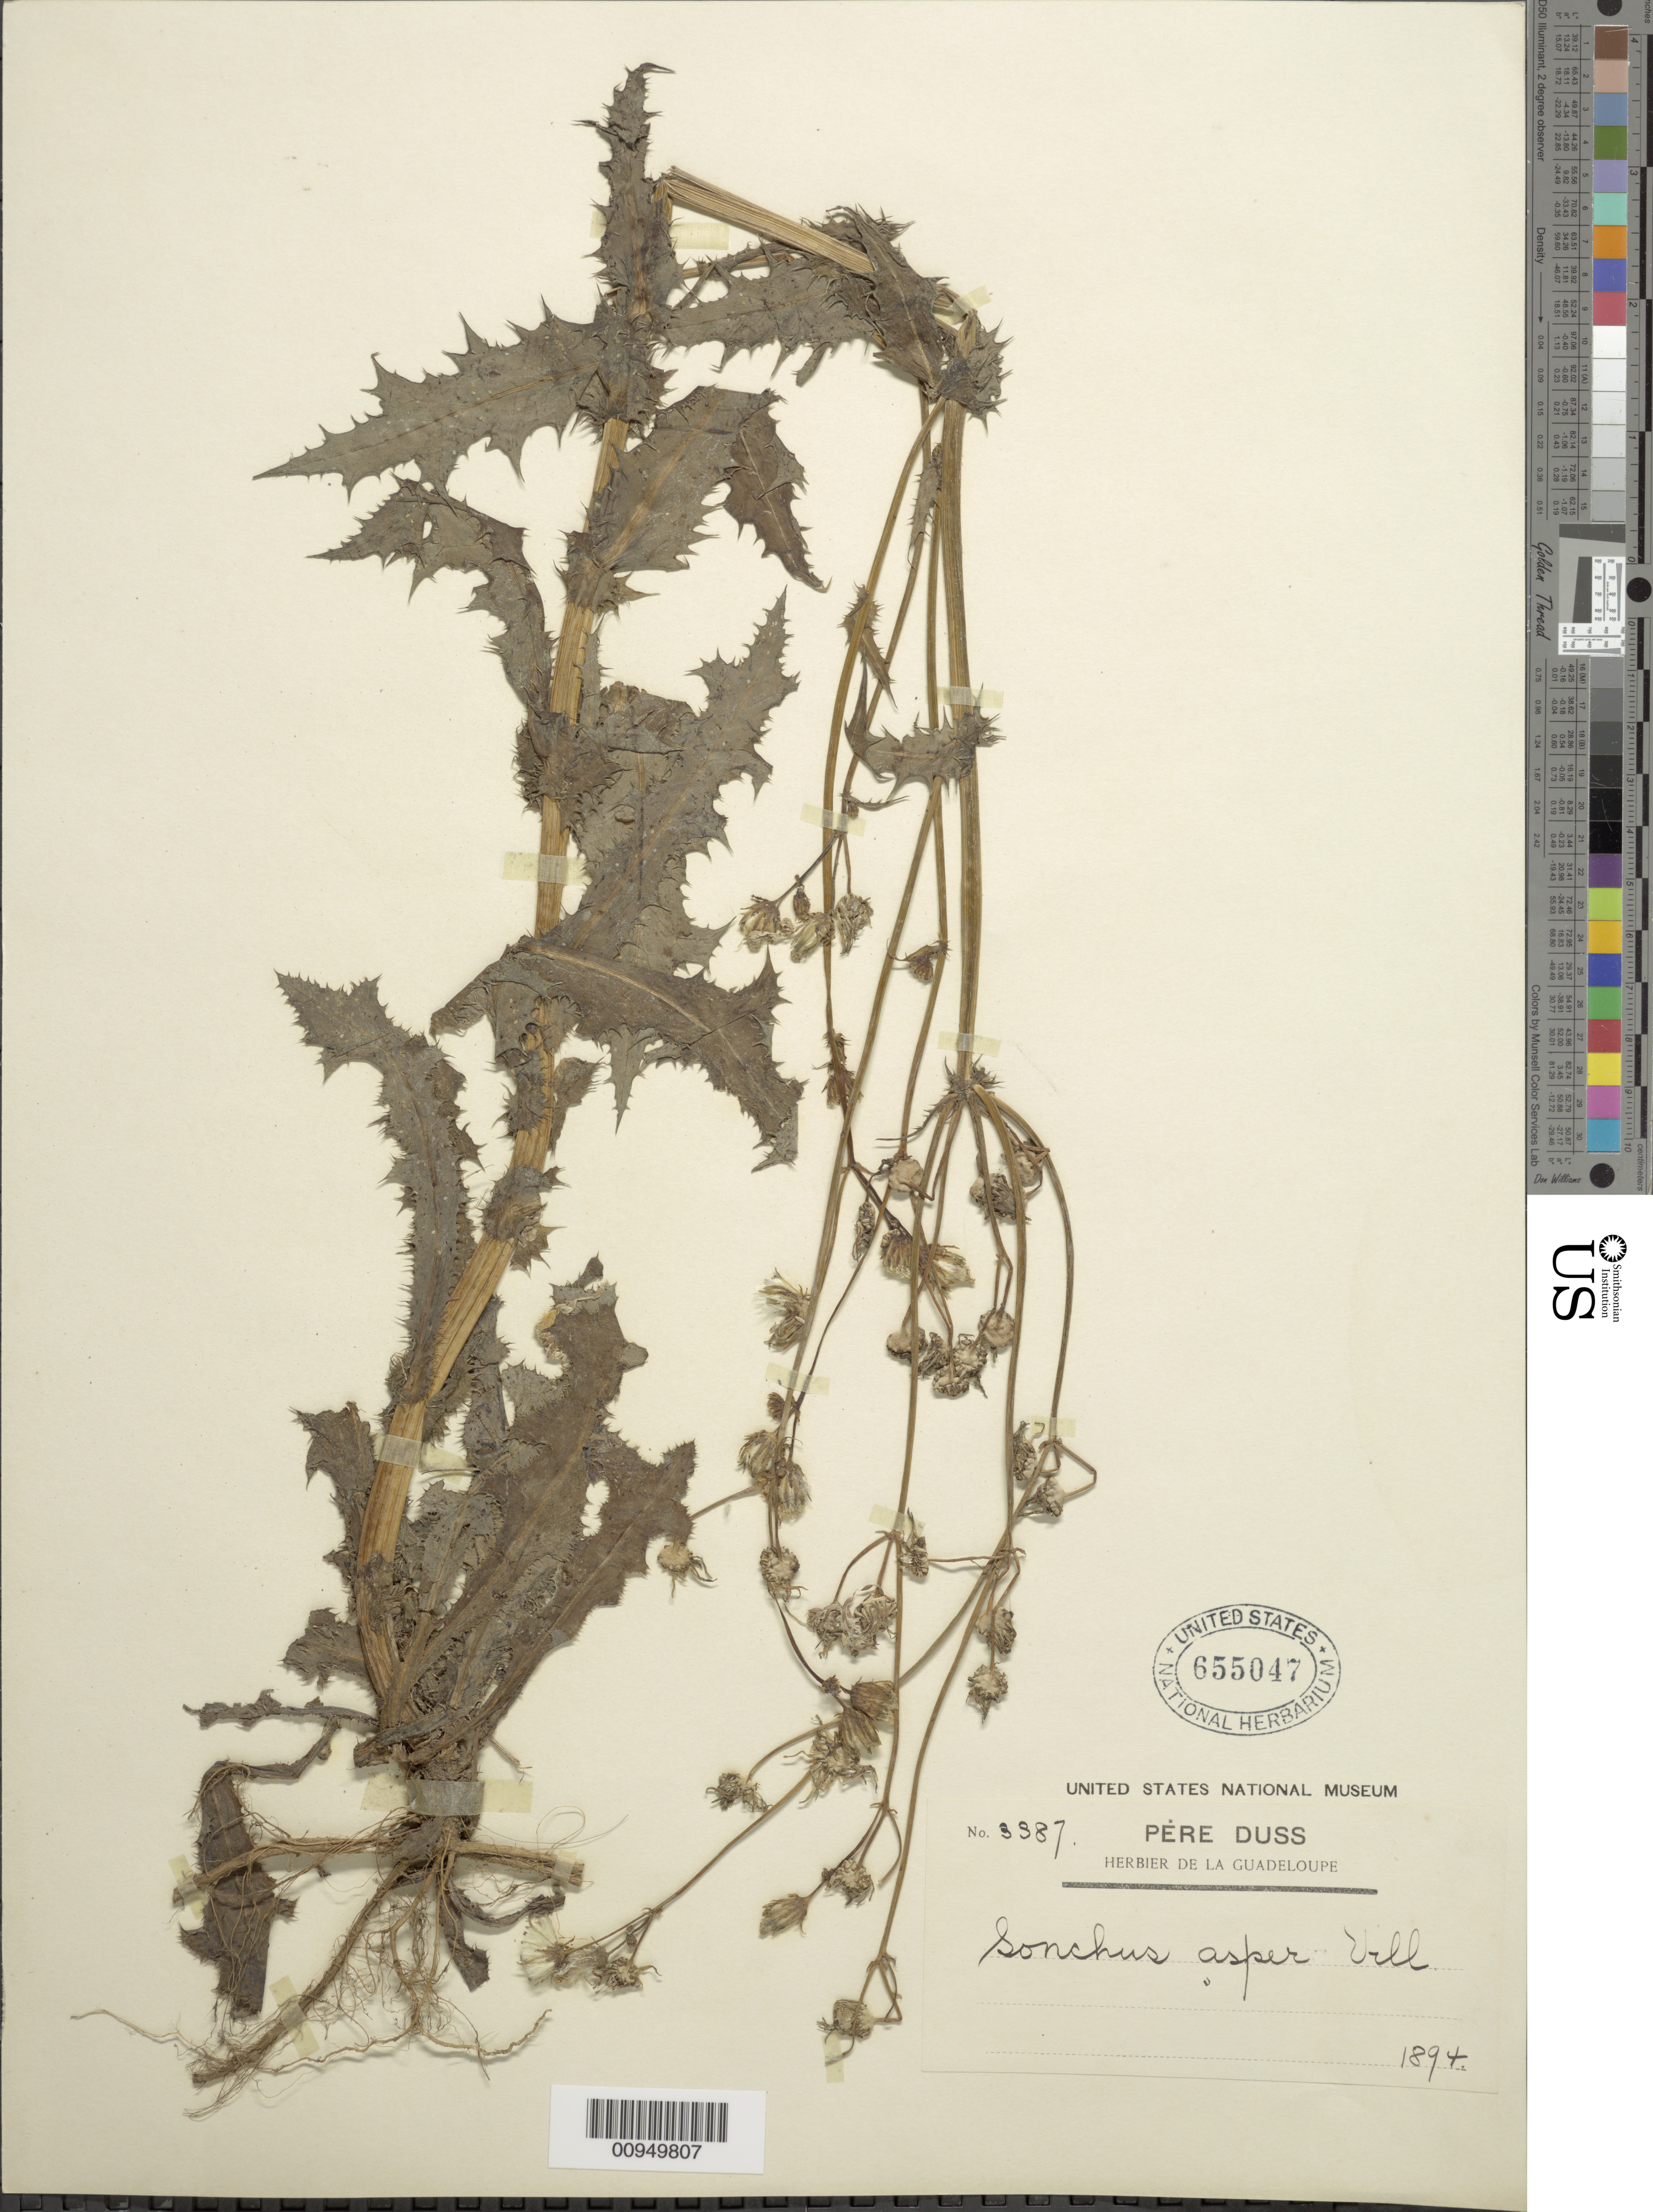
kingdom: Plantae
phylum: Tracheophyta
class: Magnoliopsida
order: Asterales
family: Asteraceae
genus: Sonchus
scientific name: Sonchus asper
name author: (L.) Hill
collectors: Père Duss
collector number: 3387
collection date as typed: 1897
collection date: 1897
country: Guadeloupe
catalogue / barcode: US 655047